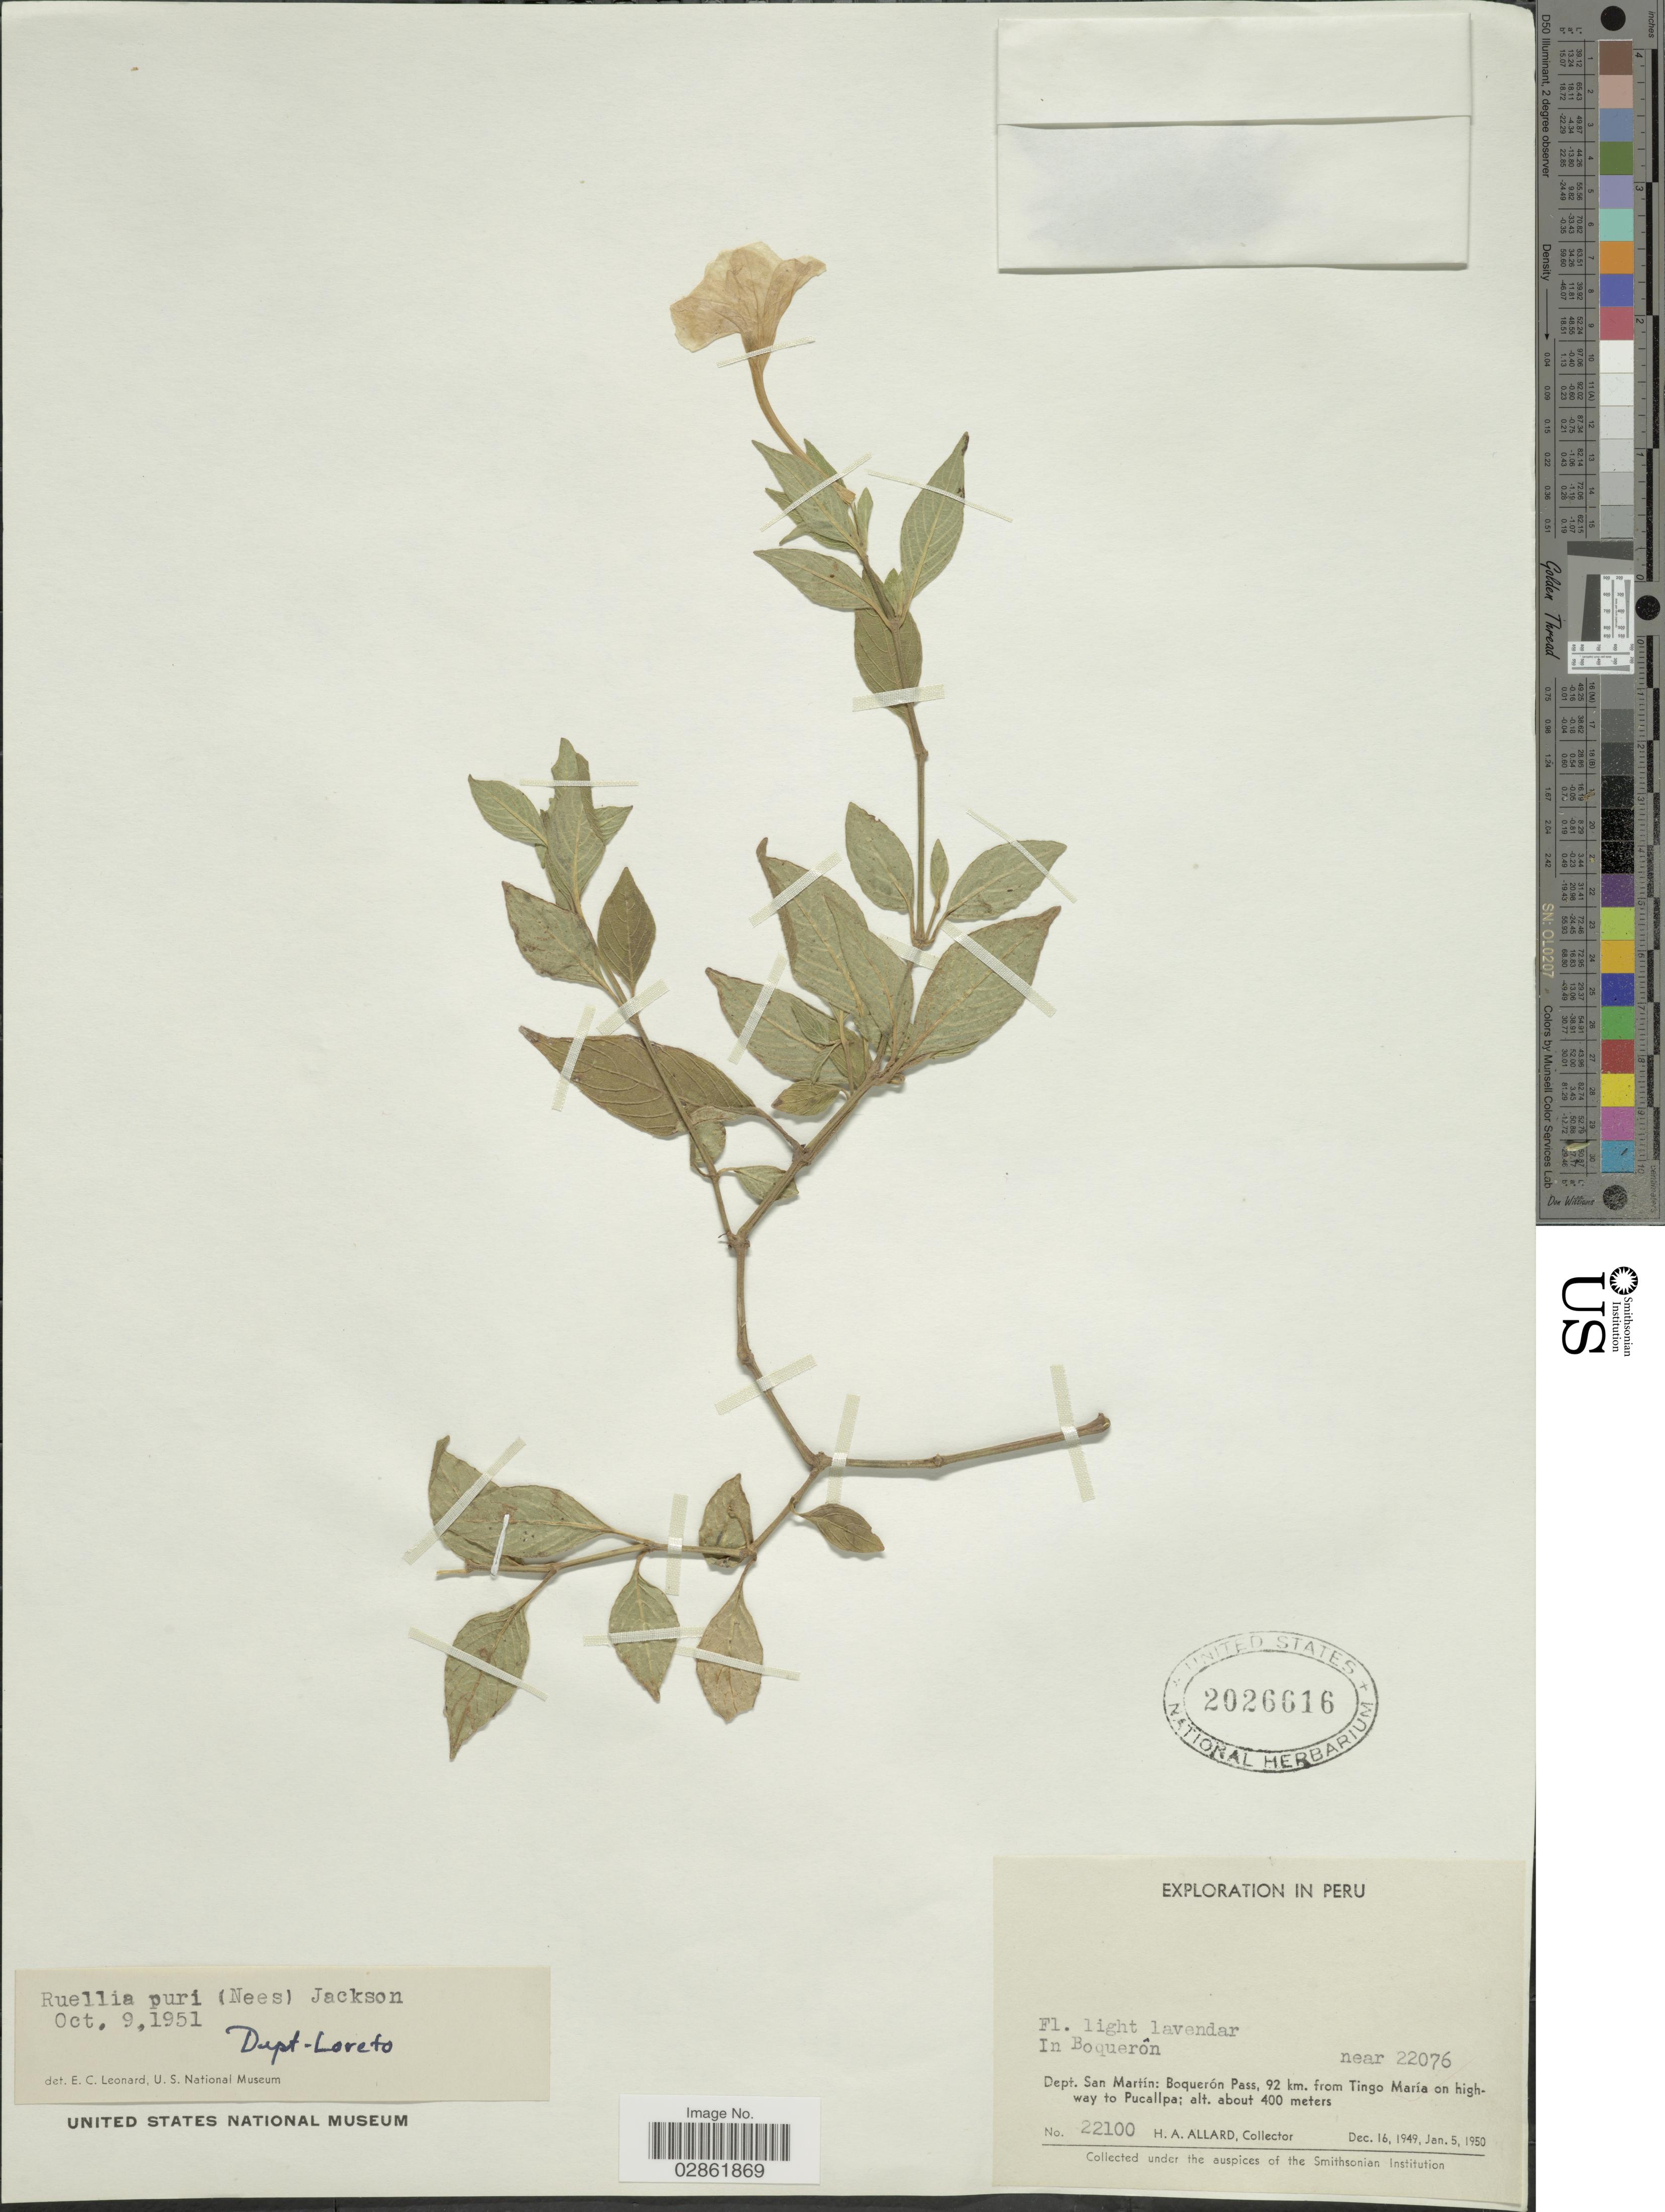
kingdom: Plantae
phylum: Tracheophyta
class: Magnoliopsida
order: Lamiales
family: Acanthaceae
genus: Ruellia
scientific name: Ruellia puri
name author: Mart. ex Nees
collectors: H. A. Allard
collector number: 22100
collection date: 1949-12-16/1950-01-05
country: Peru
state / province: San Martín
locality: Dept. San Martín: Boquerón Pass, 92 km. from Tingo María on highway to Pucallpa.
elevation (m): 400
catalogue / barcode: US 2026616